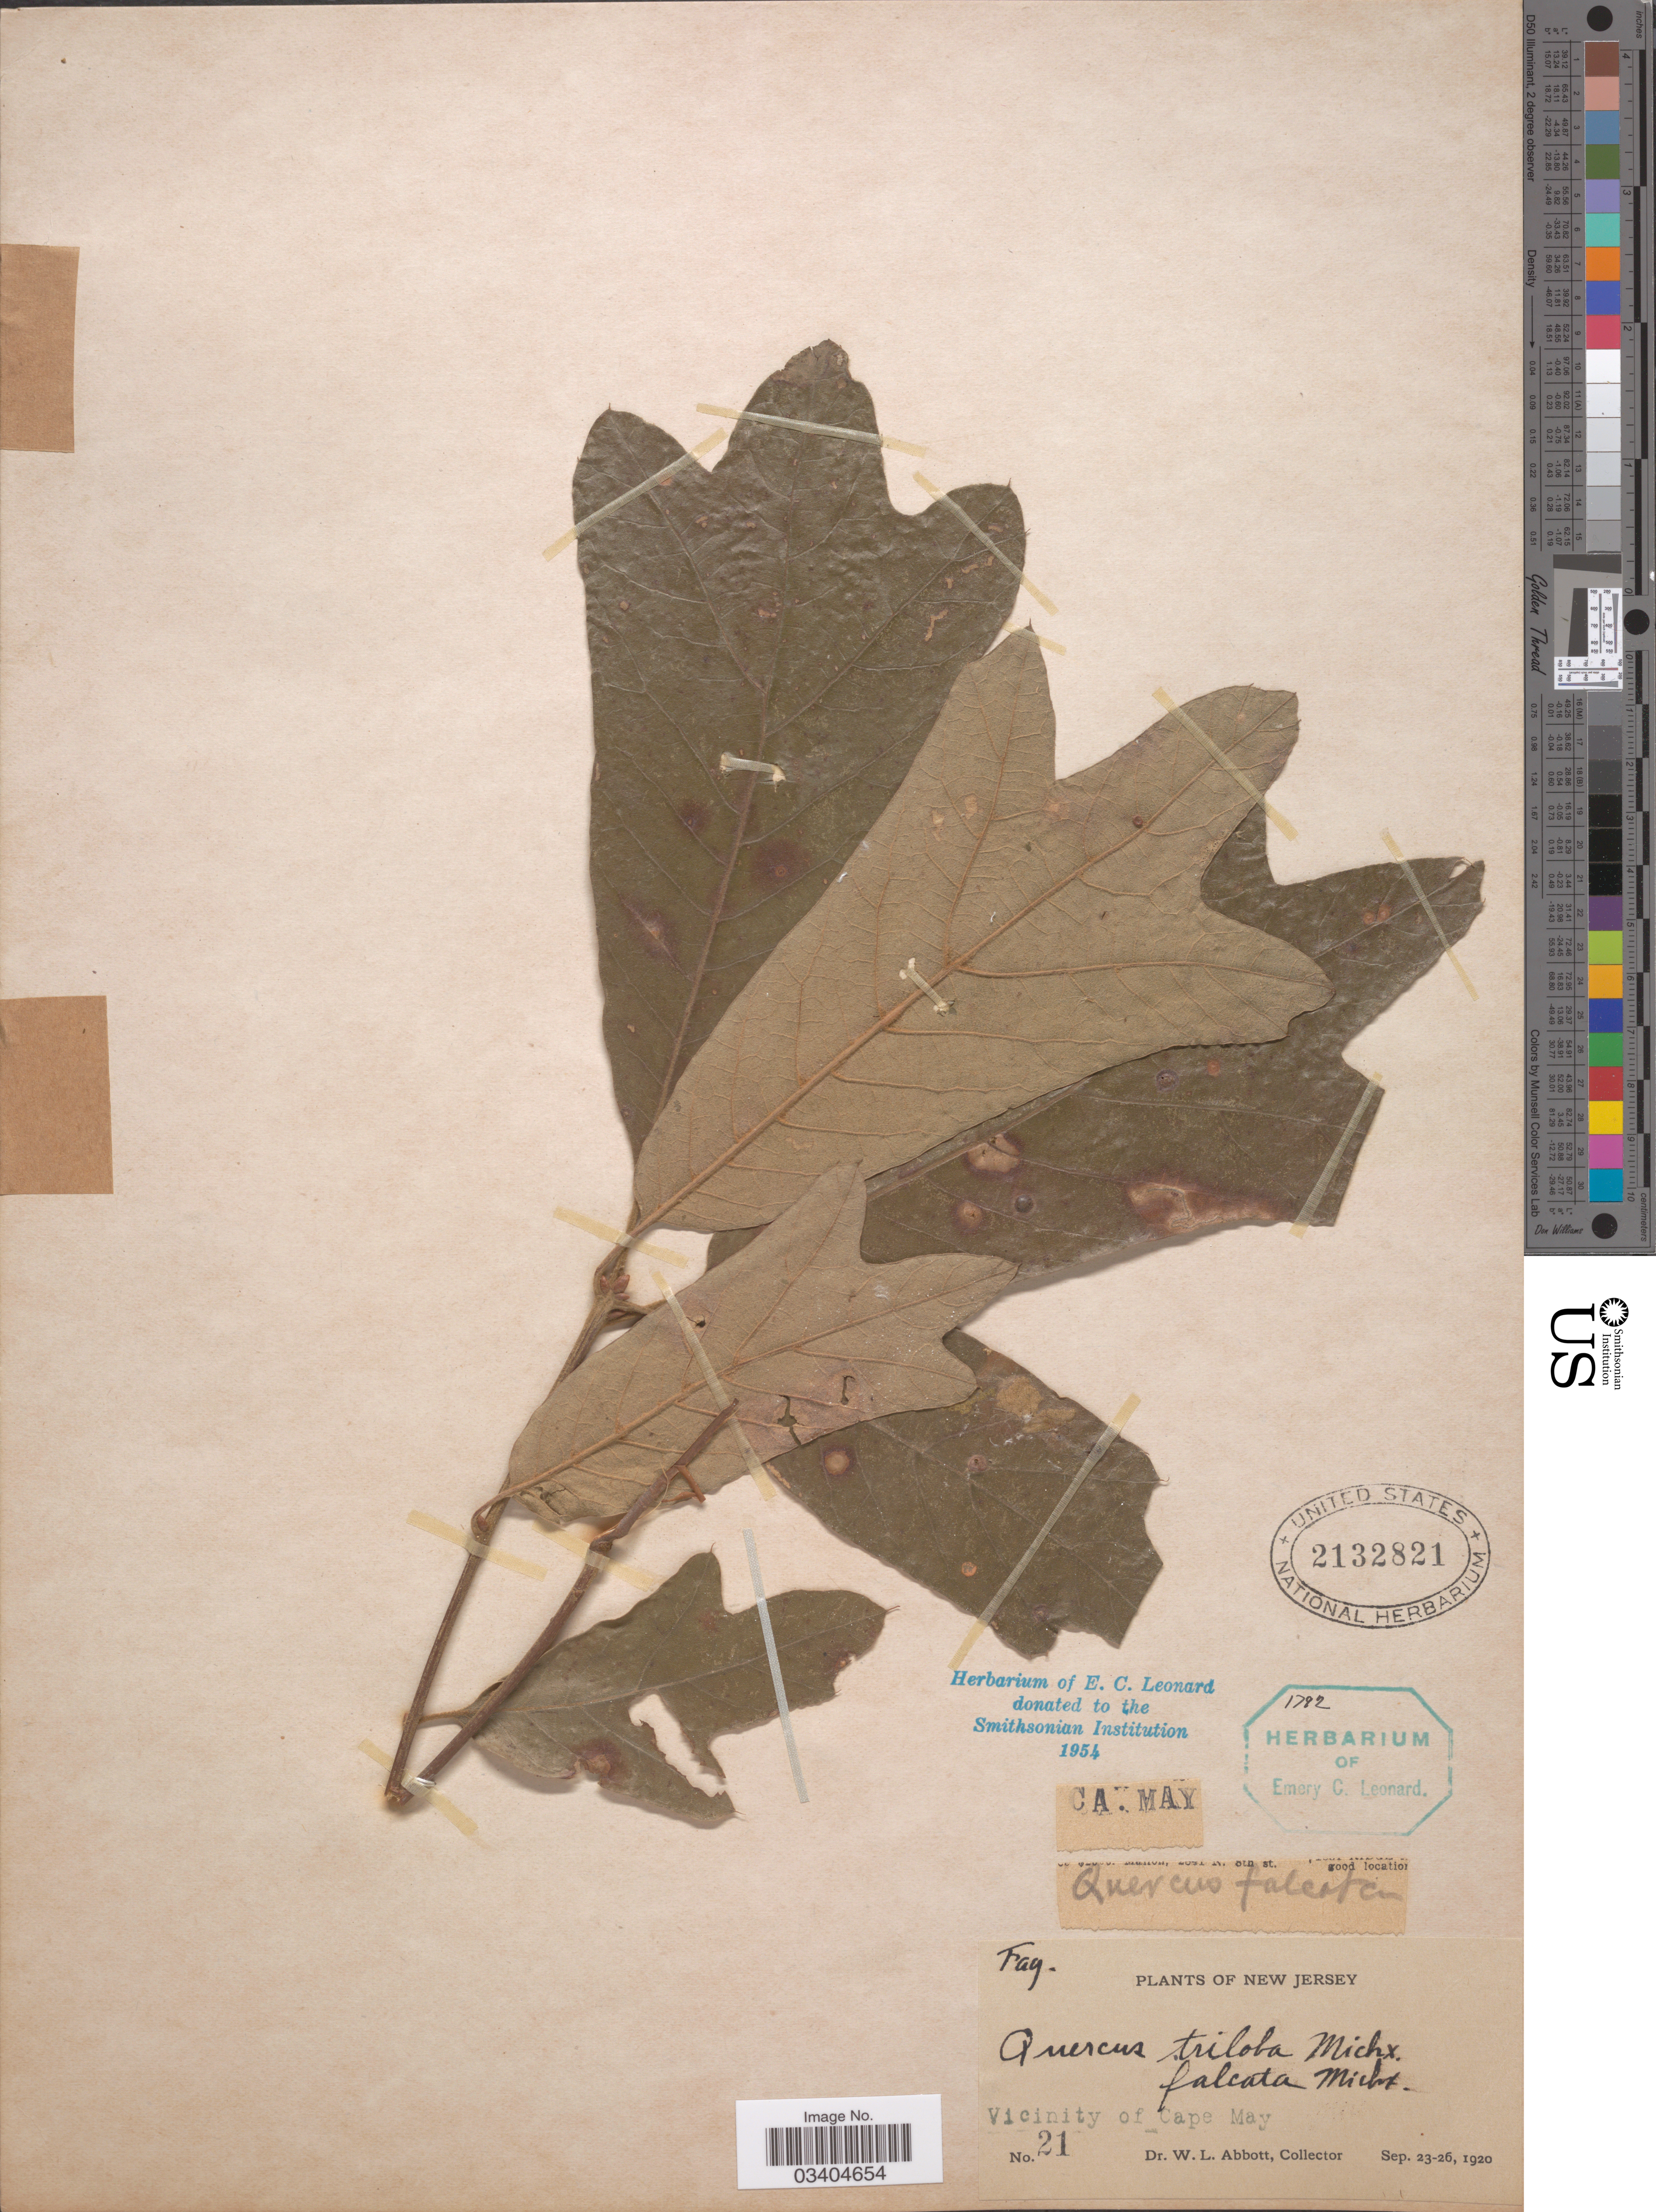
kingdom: Plantae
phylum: Tracheophyta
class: Magnoliopsida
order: Fagales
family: Fagaceae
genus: Quercus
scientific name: Quercus falcata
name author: Michx.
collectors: W. L. Abbott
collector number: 21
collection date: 1920-09-23/1920-09-26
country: United States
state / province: New Jersey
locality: Vicinity of Cape May.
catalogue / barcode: US 2132821